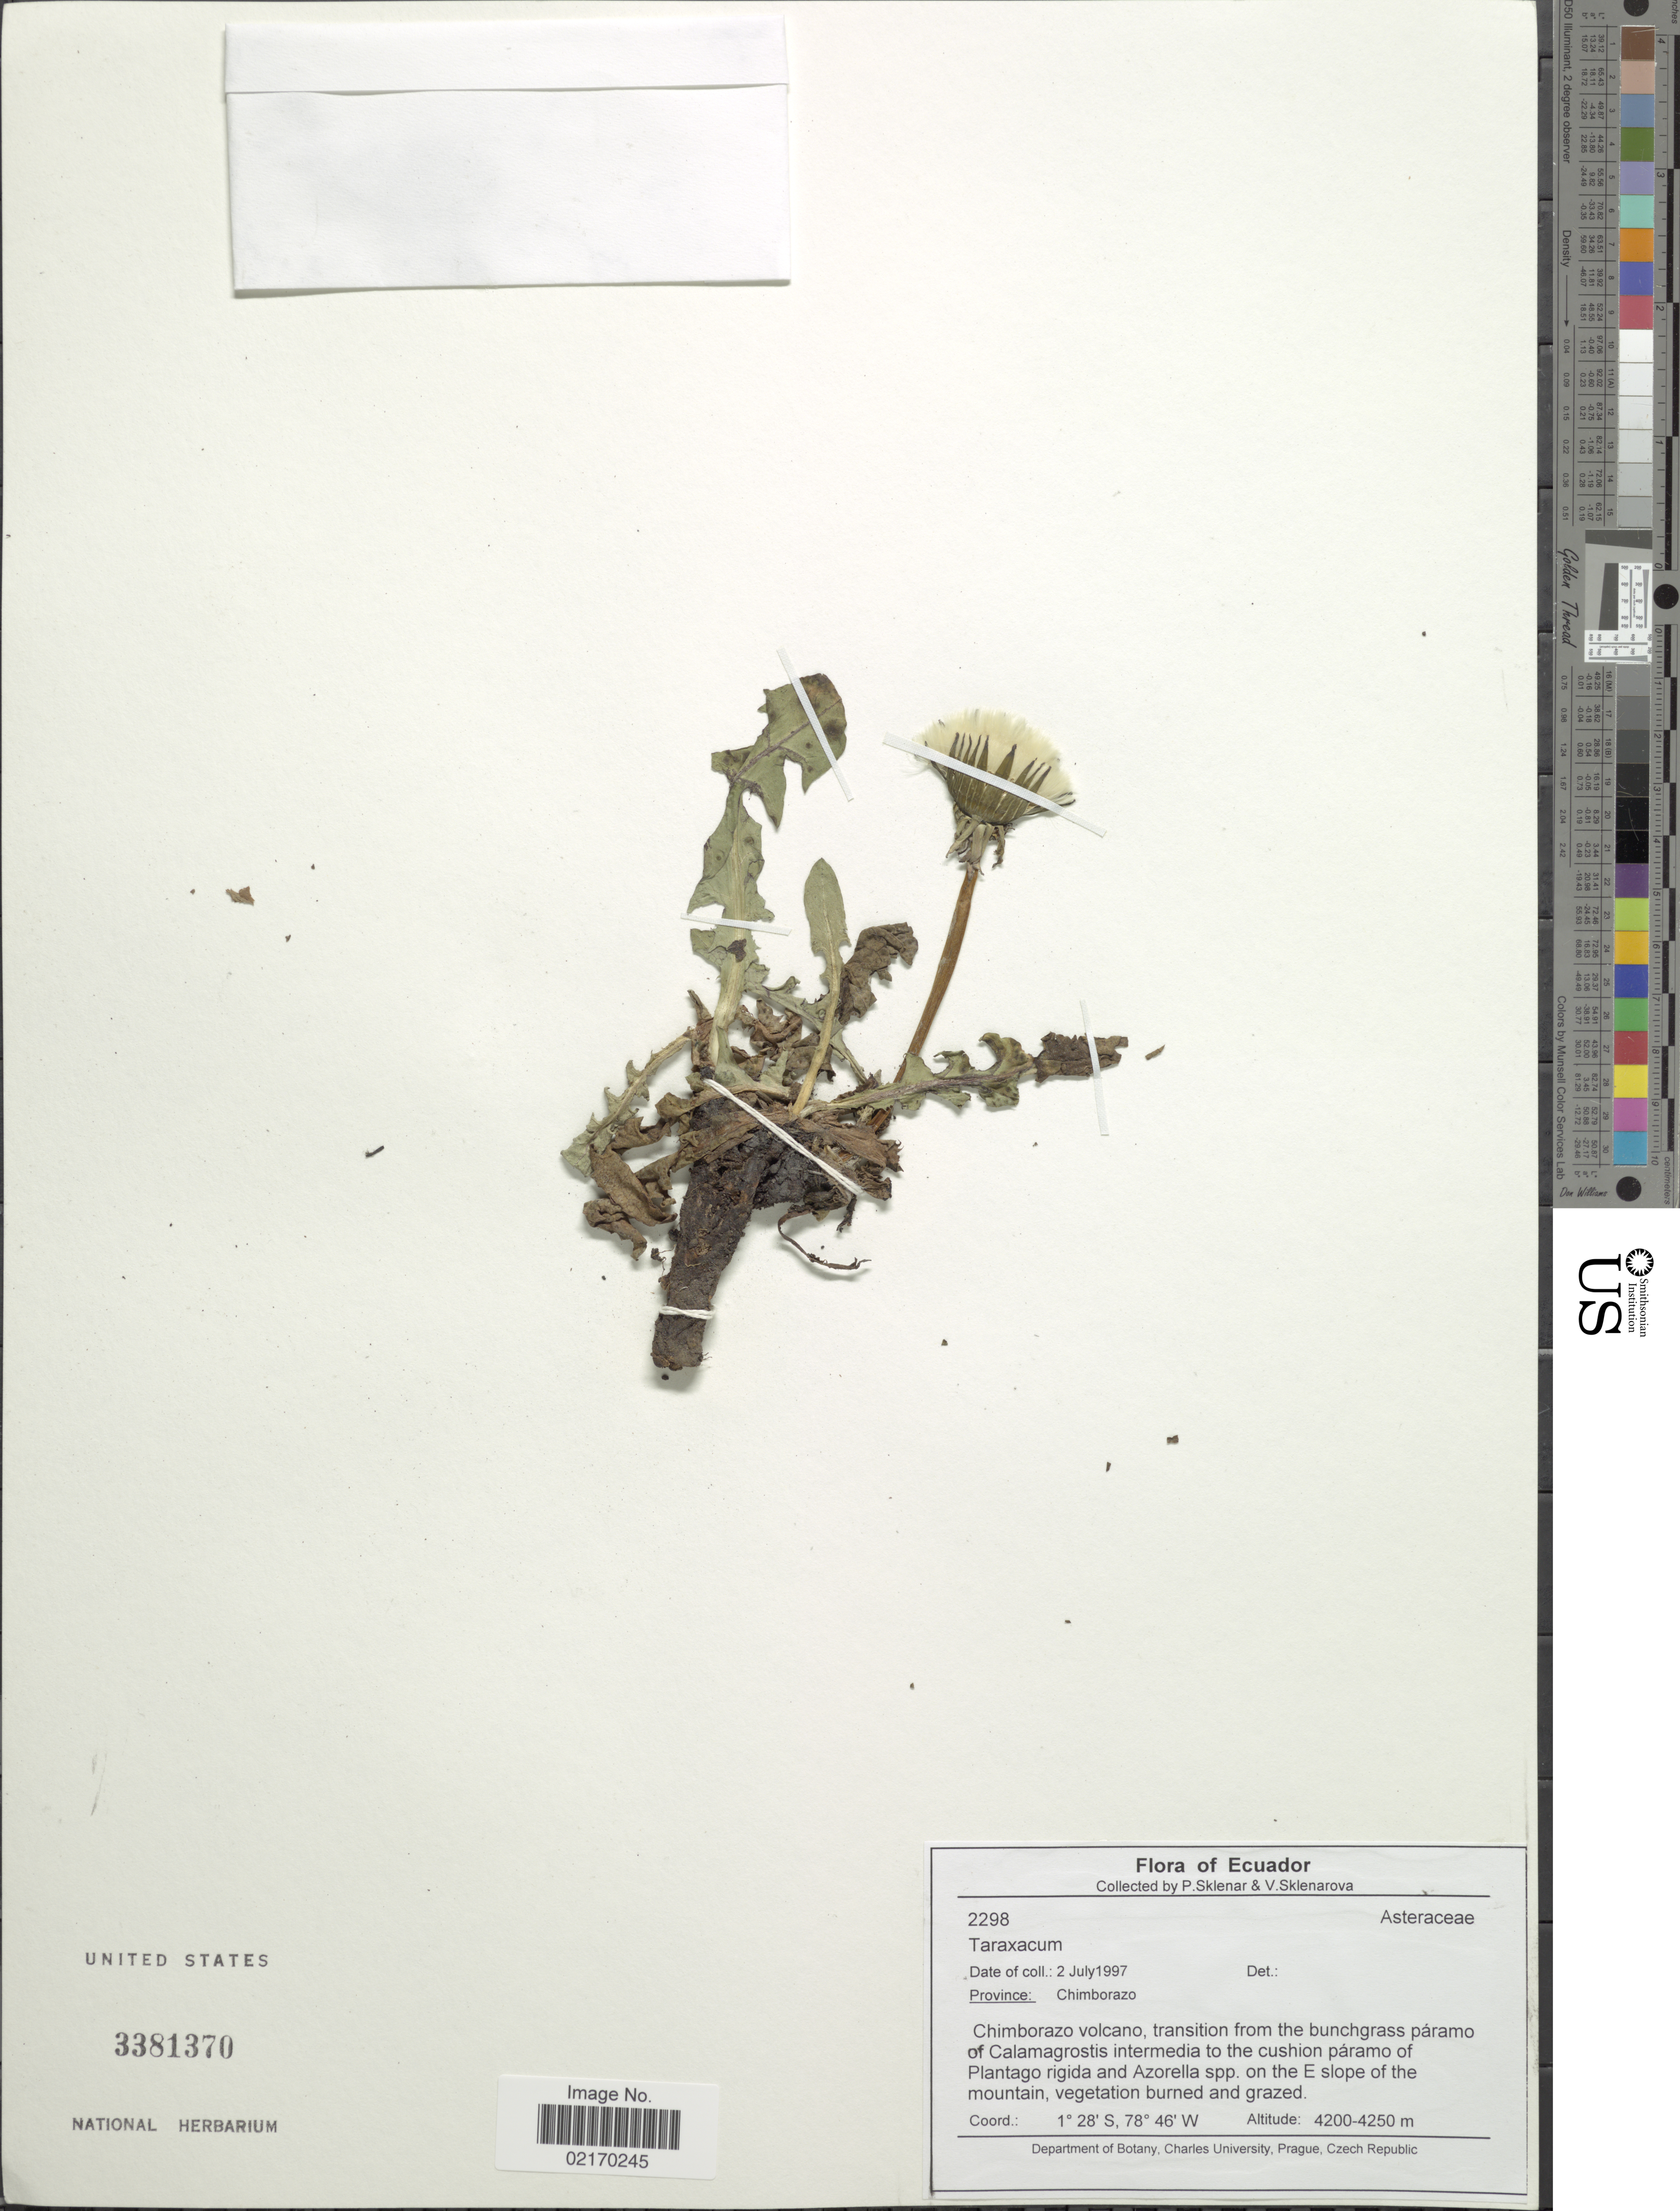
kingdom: Plantae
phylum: Tracheophyta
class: Magnoliopsida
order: Asterales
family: Asteraceae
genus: Taraxacum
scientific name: Taraxacum sp.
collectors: P. Sklenar & V. Sklenárová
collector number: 2298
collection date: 1997-07-02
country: Ecuador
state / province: Chimborazo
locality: Chimborazo volcano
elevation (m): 4200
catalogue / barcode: US 3381370